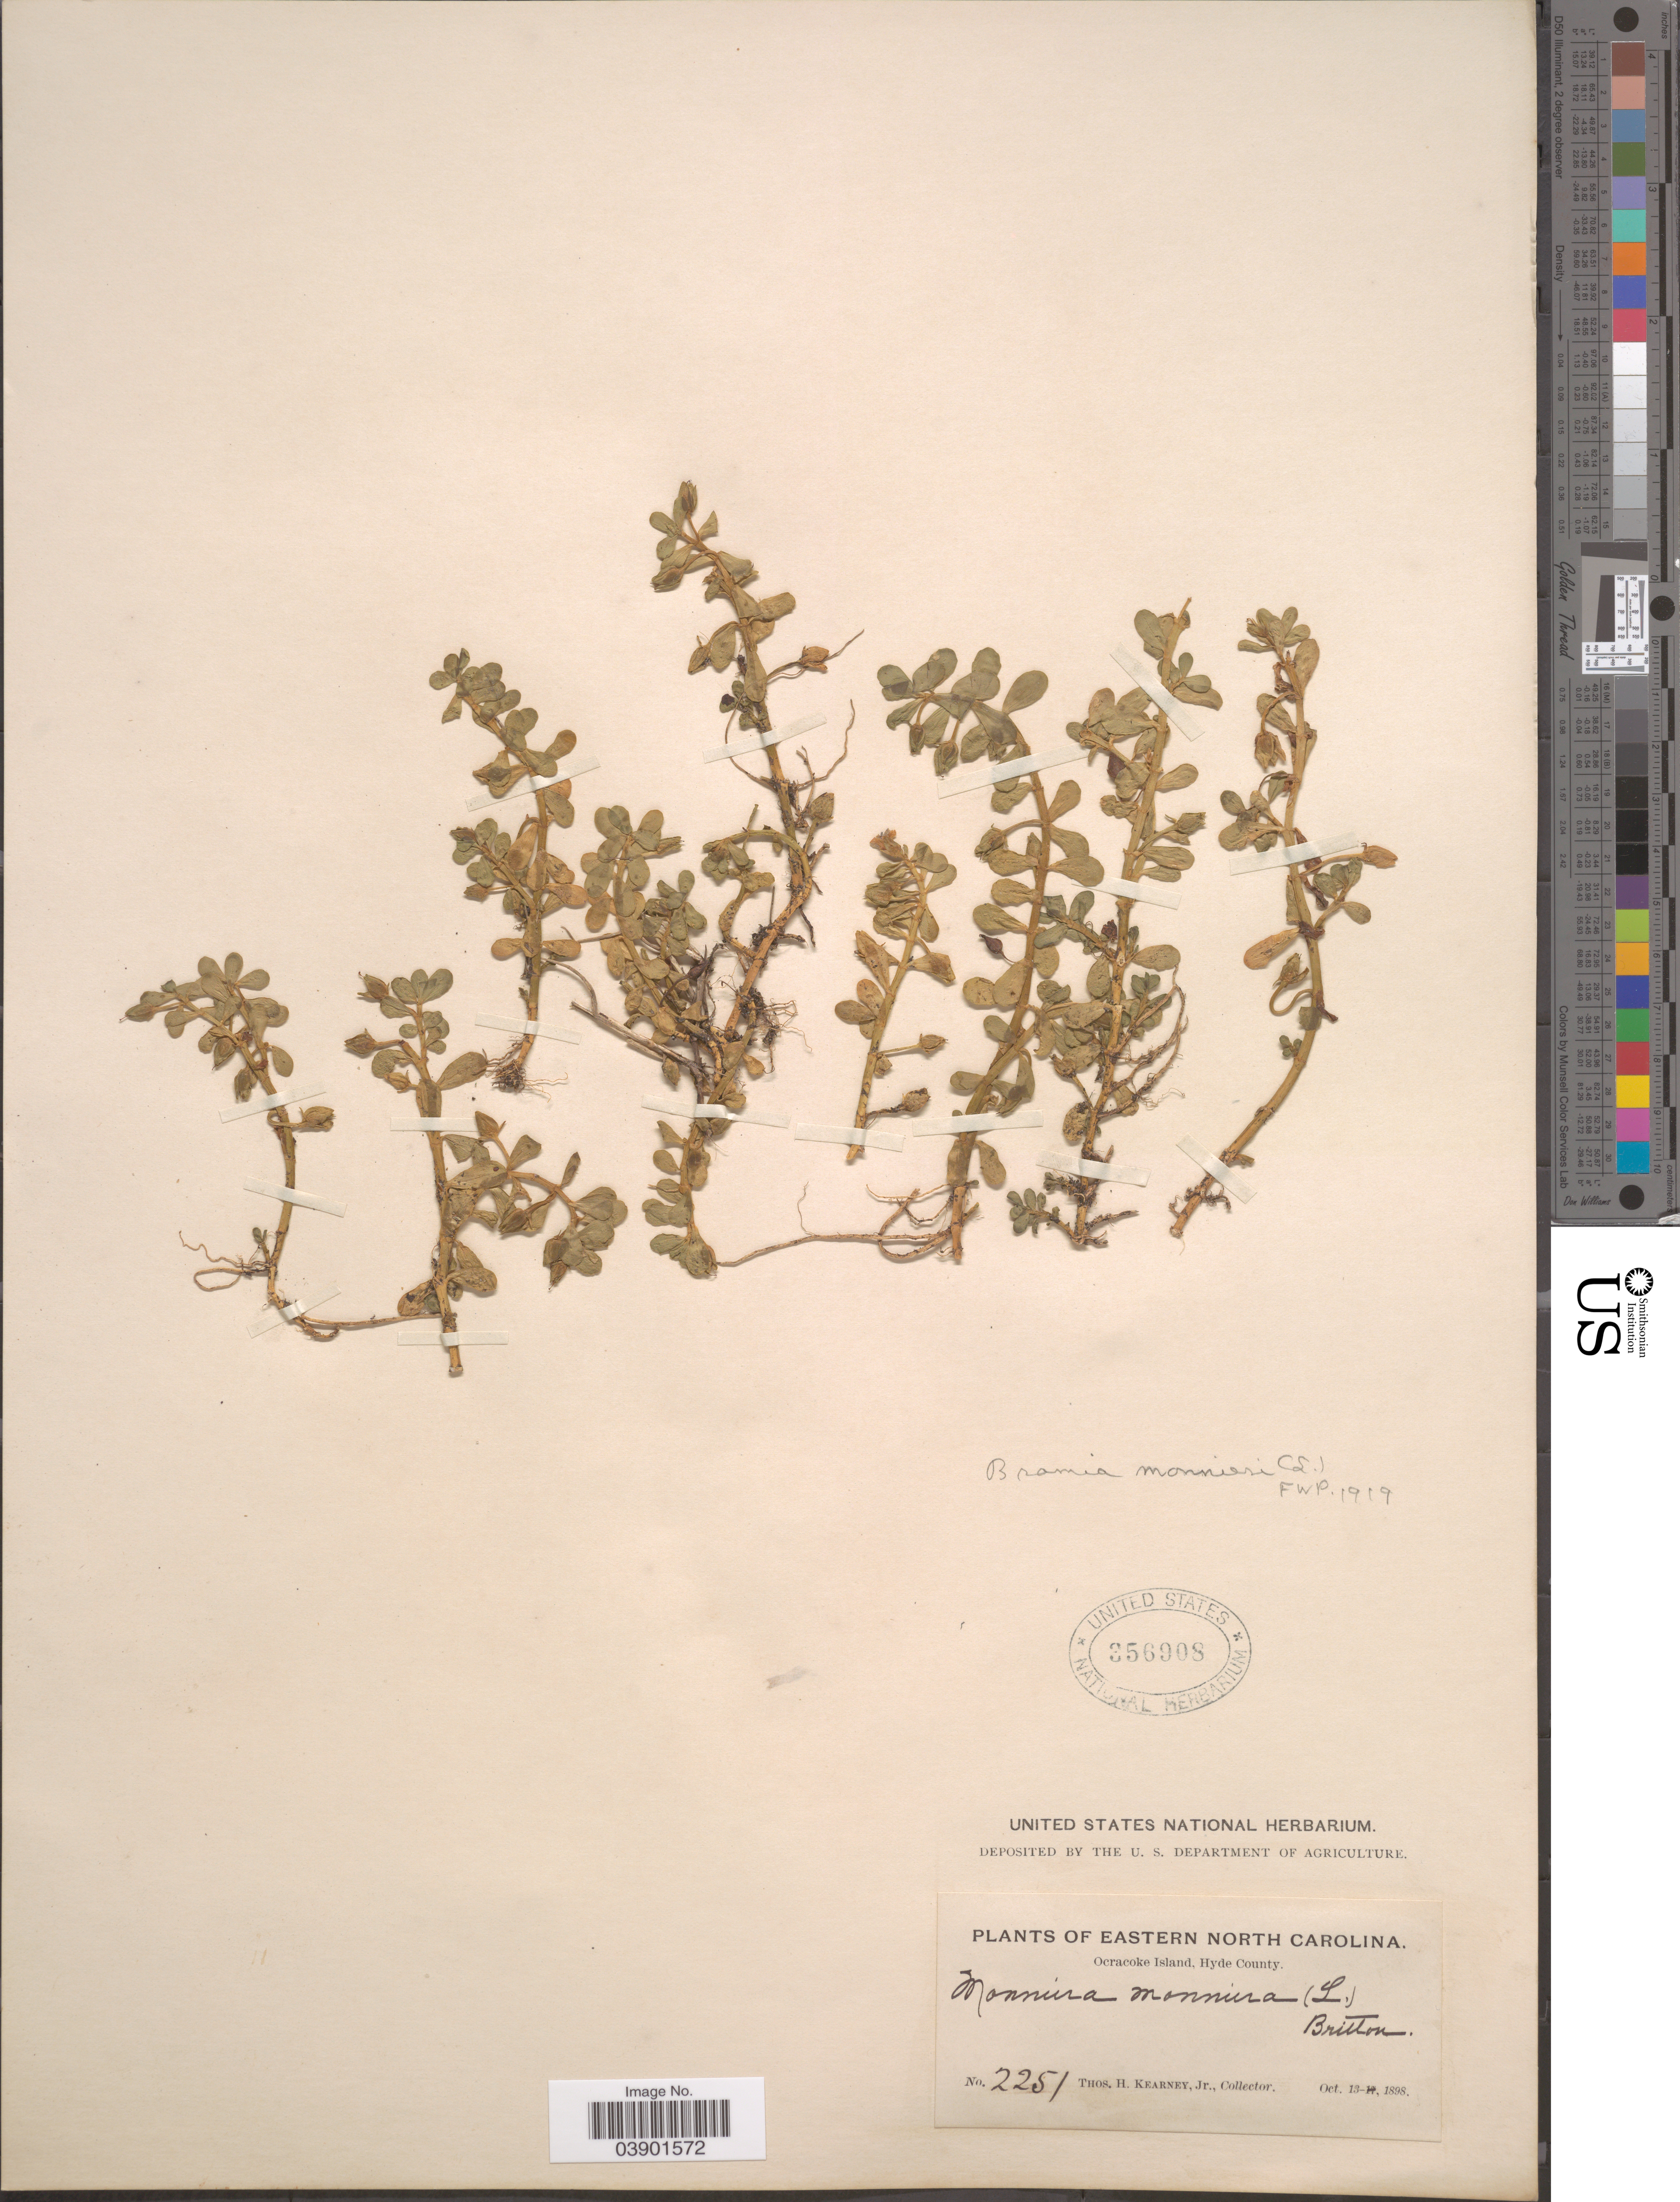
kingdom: Plantae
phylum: Tracheophyta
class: Magnoliopsida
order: Lamiales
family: Plantaginaceae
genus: Bacopa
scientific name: Bacopa monnieri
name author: (L.) Pennell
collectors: T. H. Kearney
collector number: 2251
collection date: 1898-10-13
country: United States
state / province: North Carolina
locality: Eastern North Carolina. Ocracoke Island, Hyde County.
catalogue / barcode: US 356908